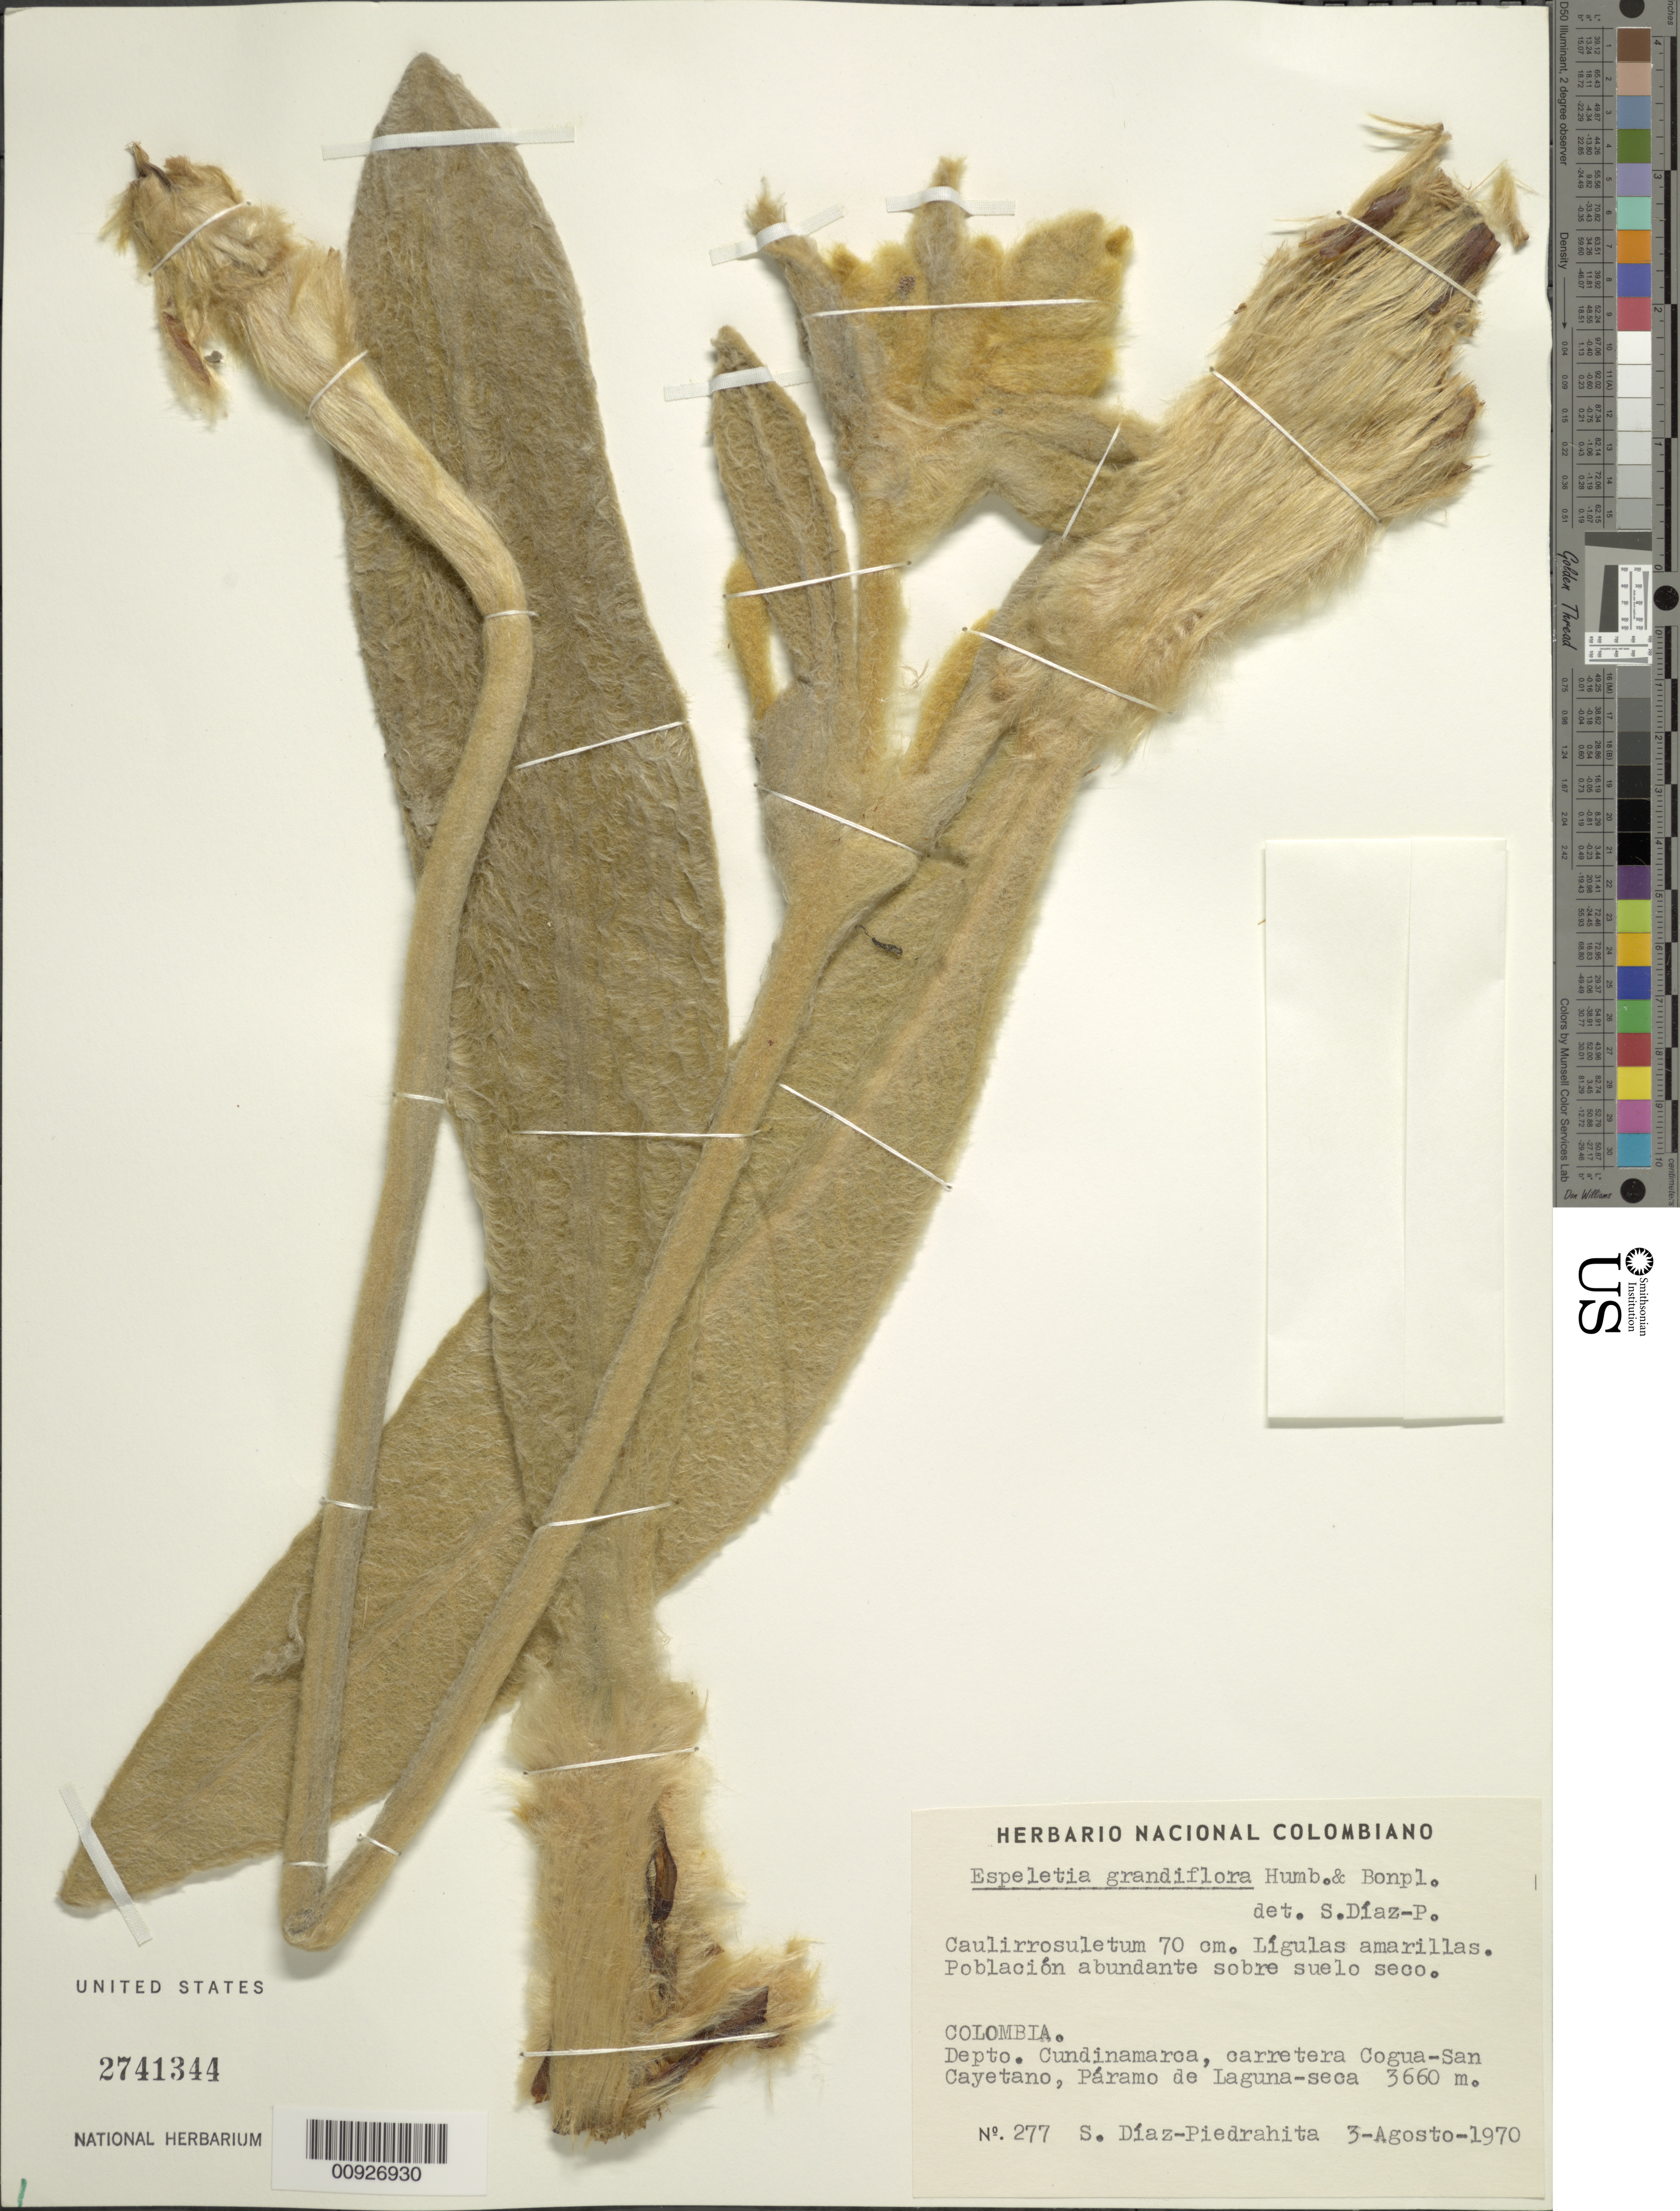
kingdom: Plantae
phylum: Tracheophyta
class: Magnoliopsida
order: Asterales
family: Asteraceae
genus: Espeletia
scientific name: Espeletia barclayana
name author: Cuatrec.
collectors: S. Díaz Píedrahíta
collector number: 277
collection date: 1970-08-03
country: Colombia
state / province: Cundinamarca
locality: P. de Laguna Seca. Carretera Cogua-San Cayetano.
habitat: Población abundante sobre suelo seco.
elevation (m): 3660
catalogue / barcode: US 2741344